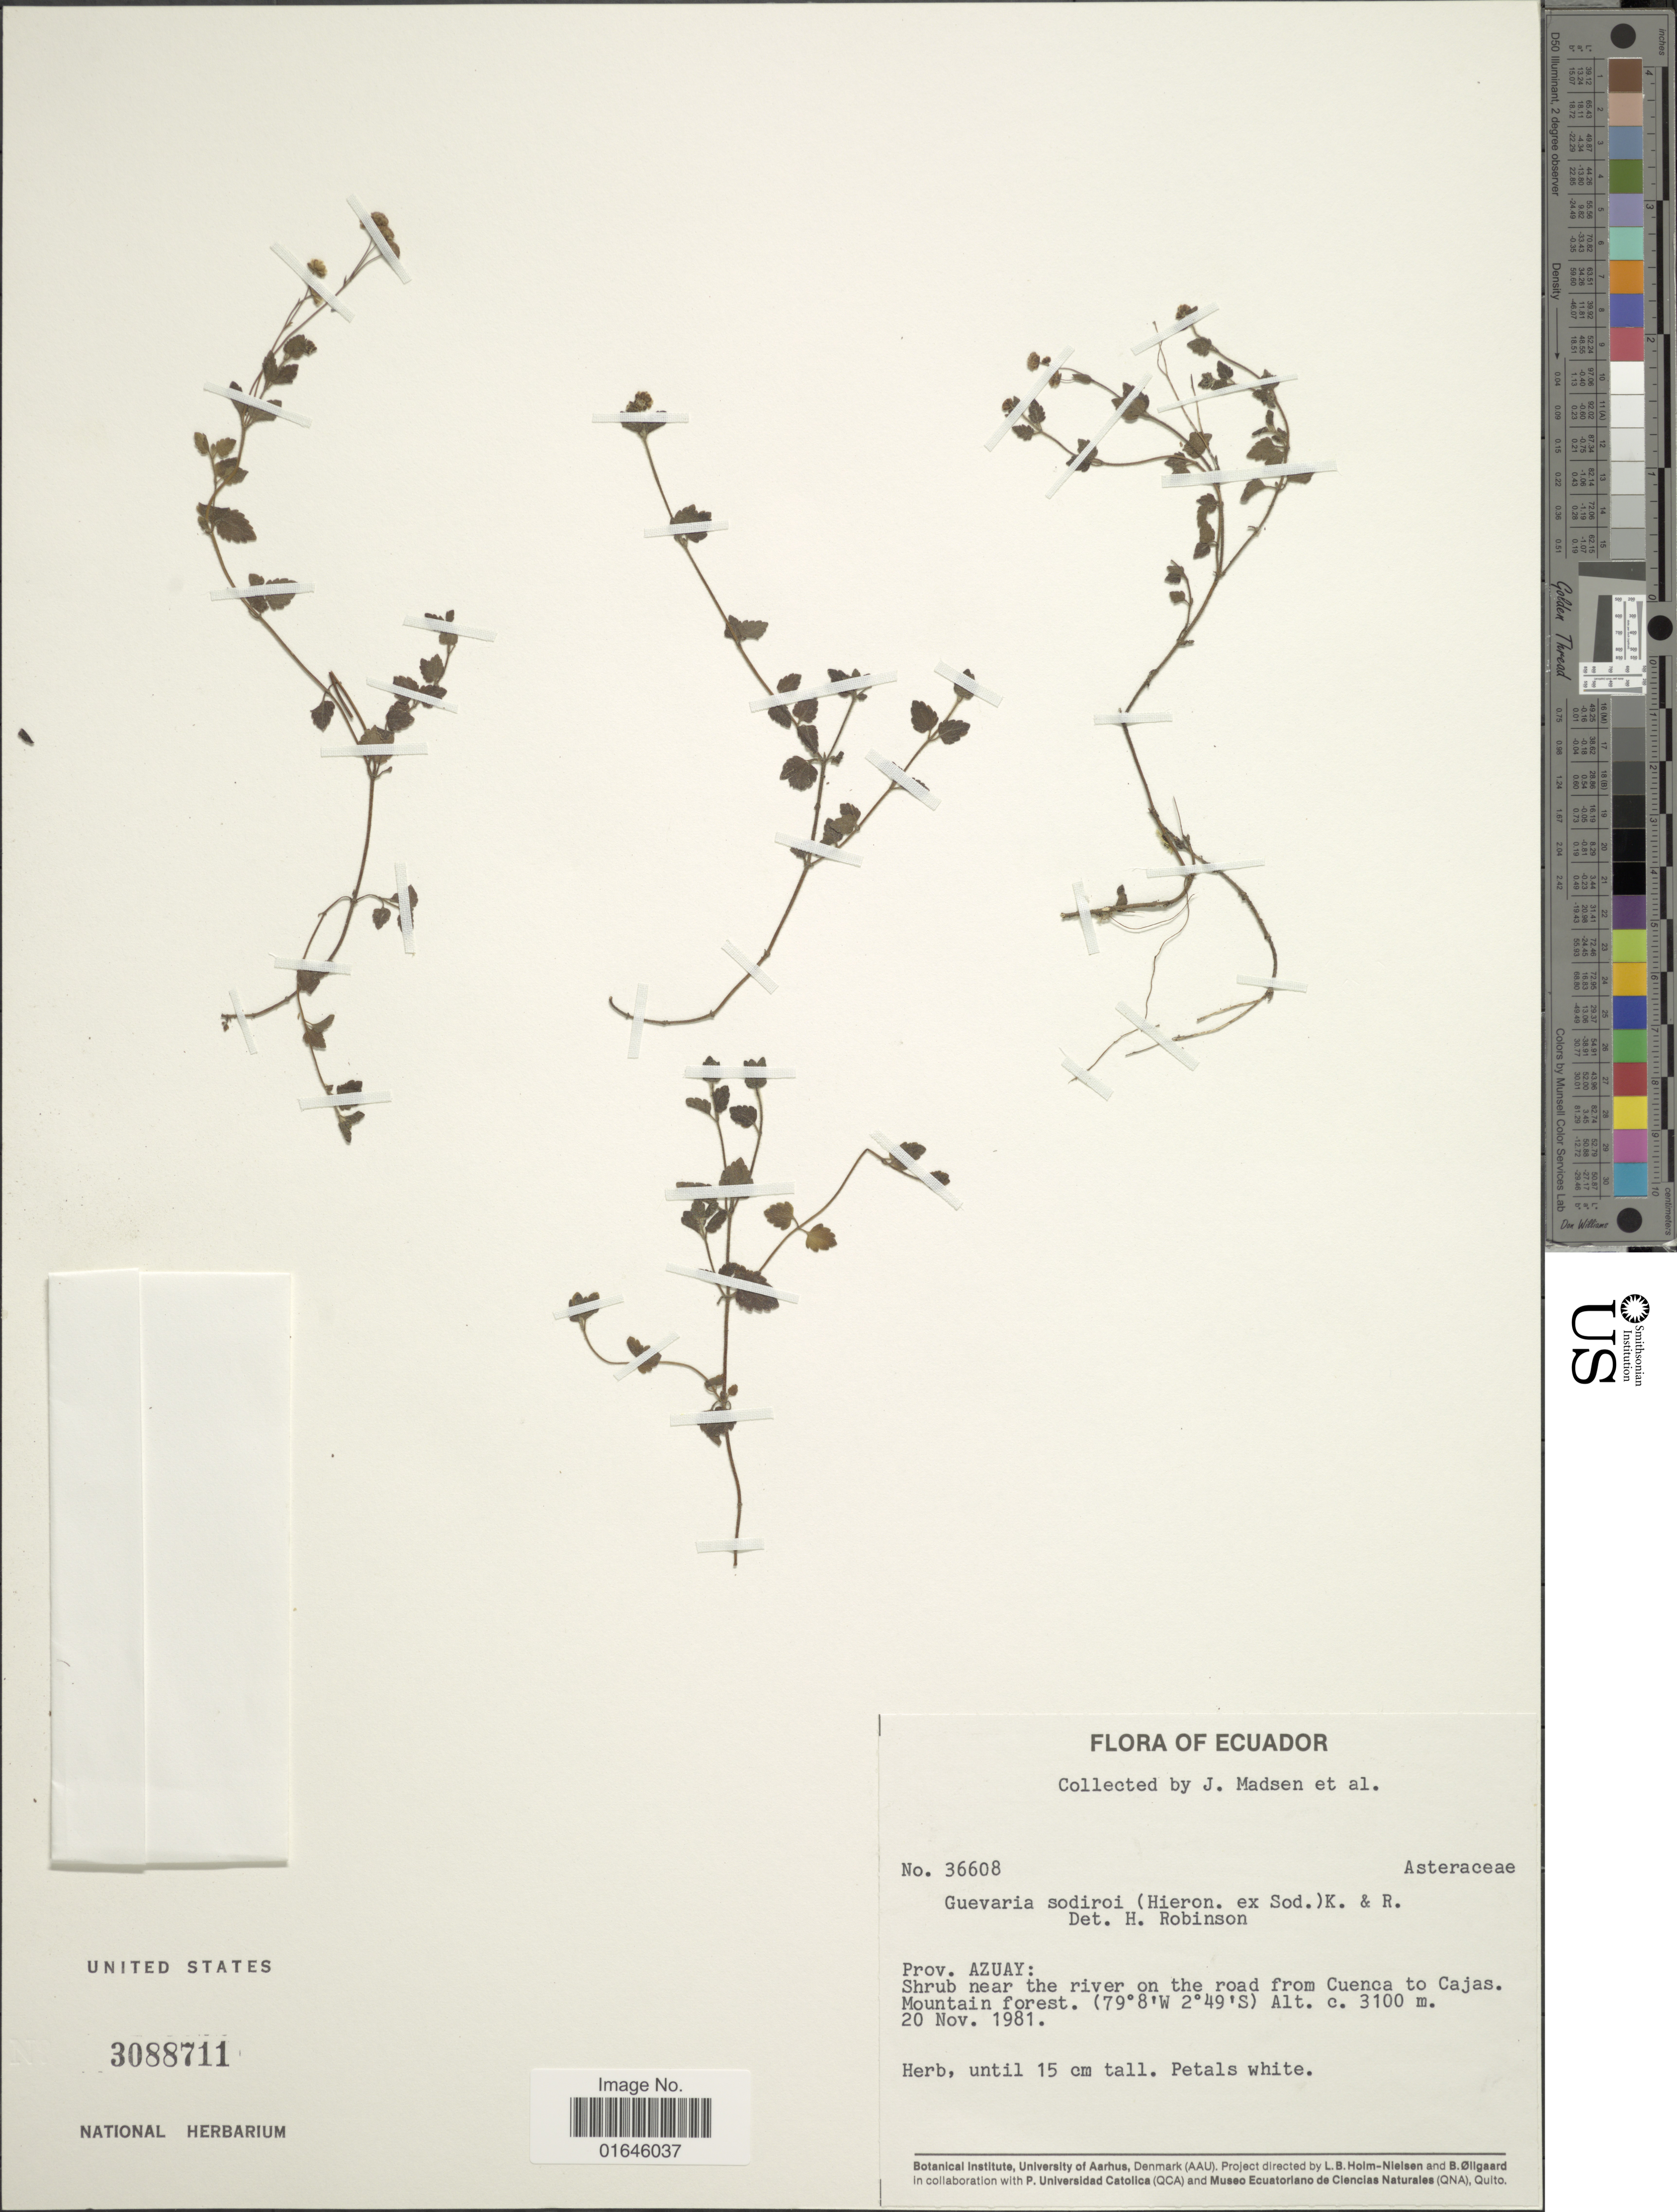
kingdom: Plantae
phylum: Tracheophyta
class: Magnoliopsida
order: Asterales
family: Asteraceae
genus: Guevaria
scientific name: Guevaria sodiroi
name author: (Hieron. in Sodiro) R.M. King & H. Rob.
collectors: J. Madsen & et al.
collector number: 36608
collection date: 1981-11-20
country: Ecuador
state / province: Azuay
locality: Shrub near the river on the road to Cuenca to Cajas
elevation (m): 3100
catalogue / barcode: US 3088711